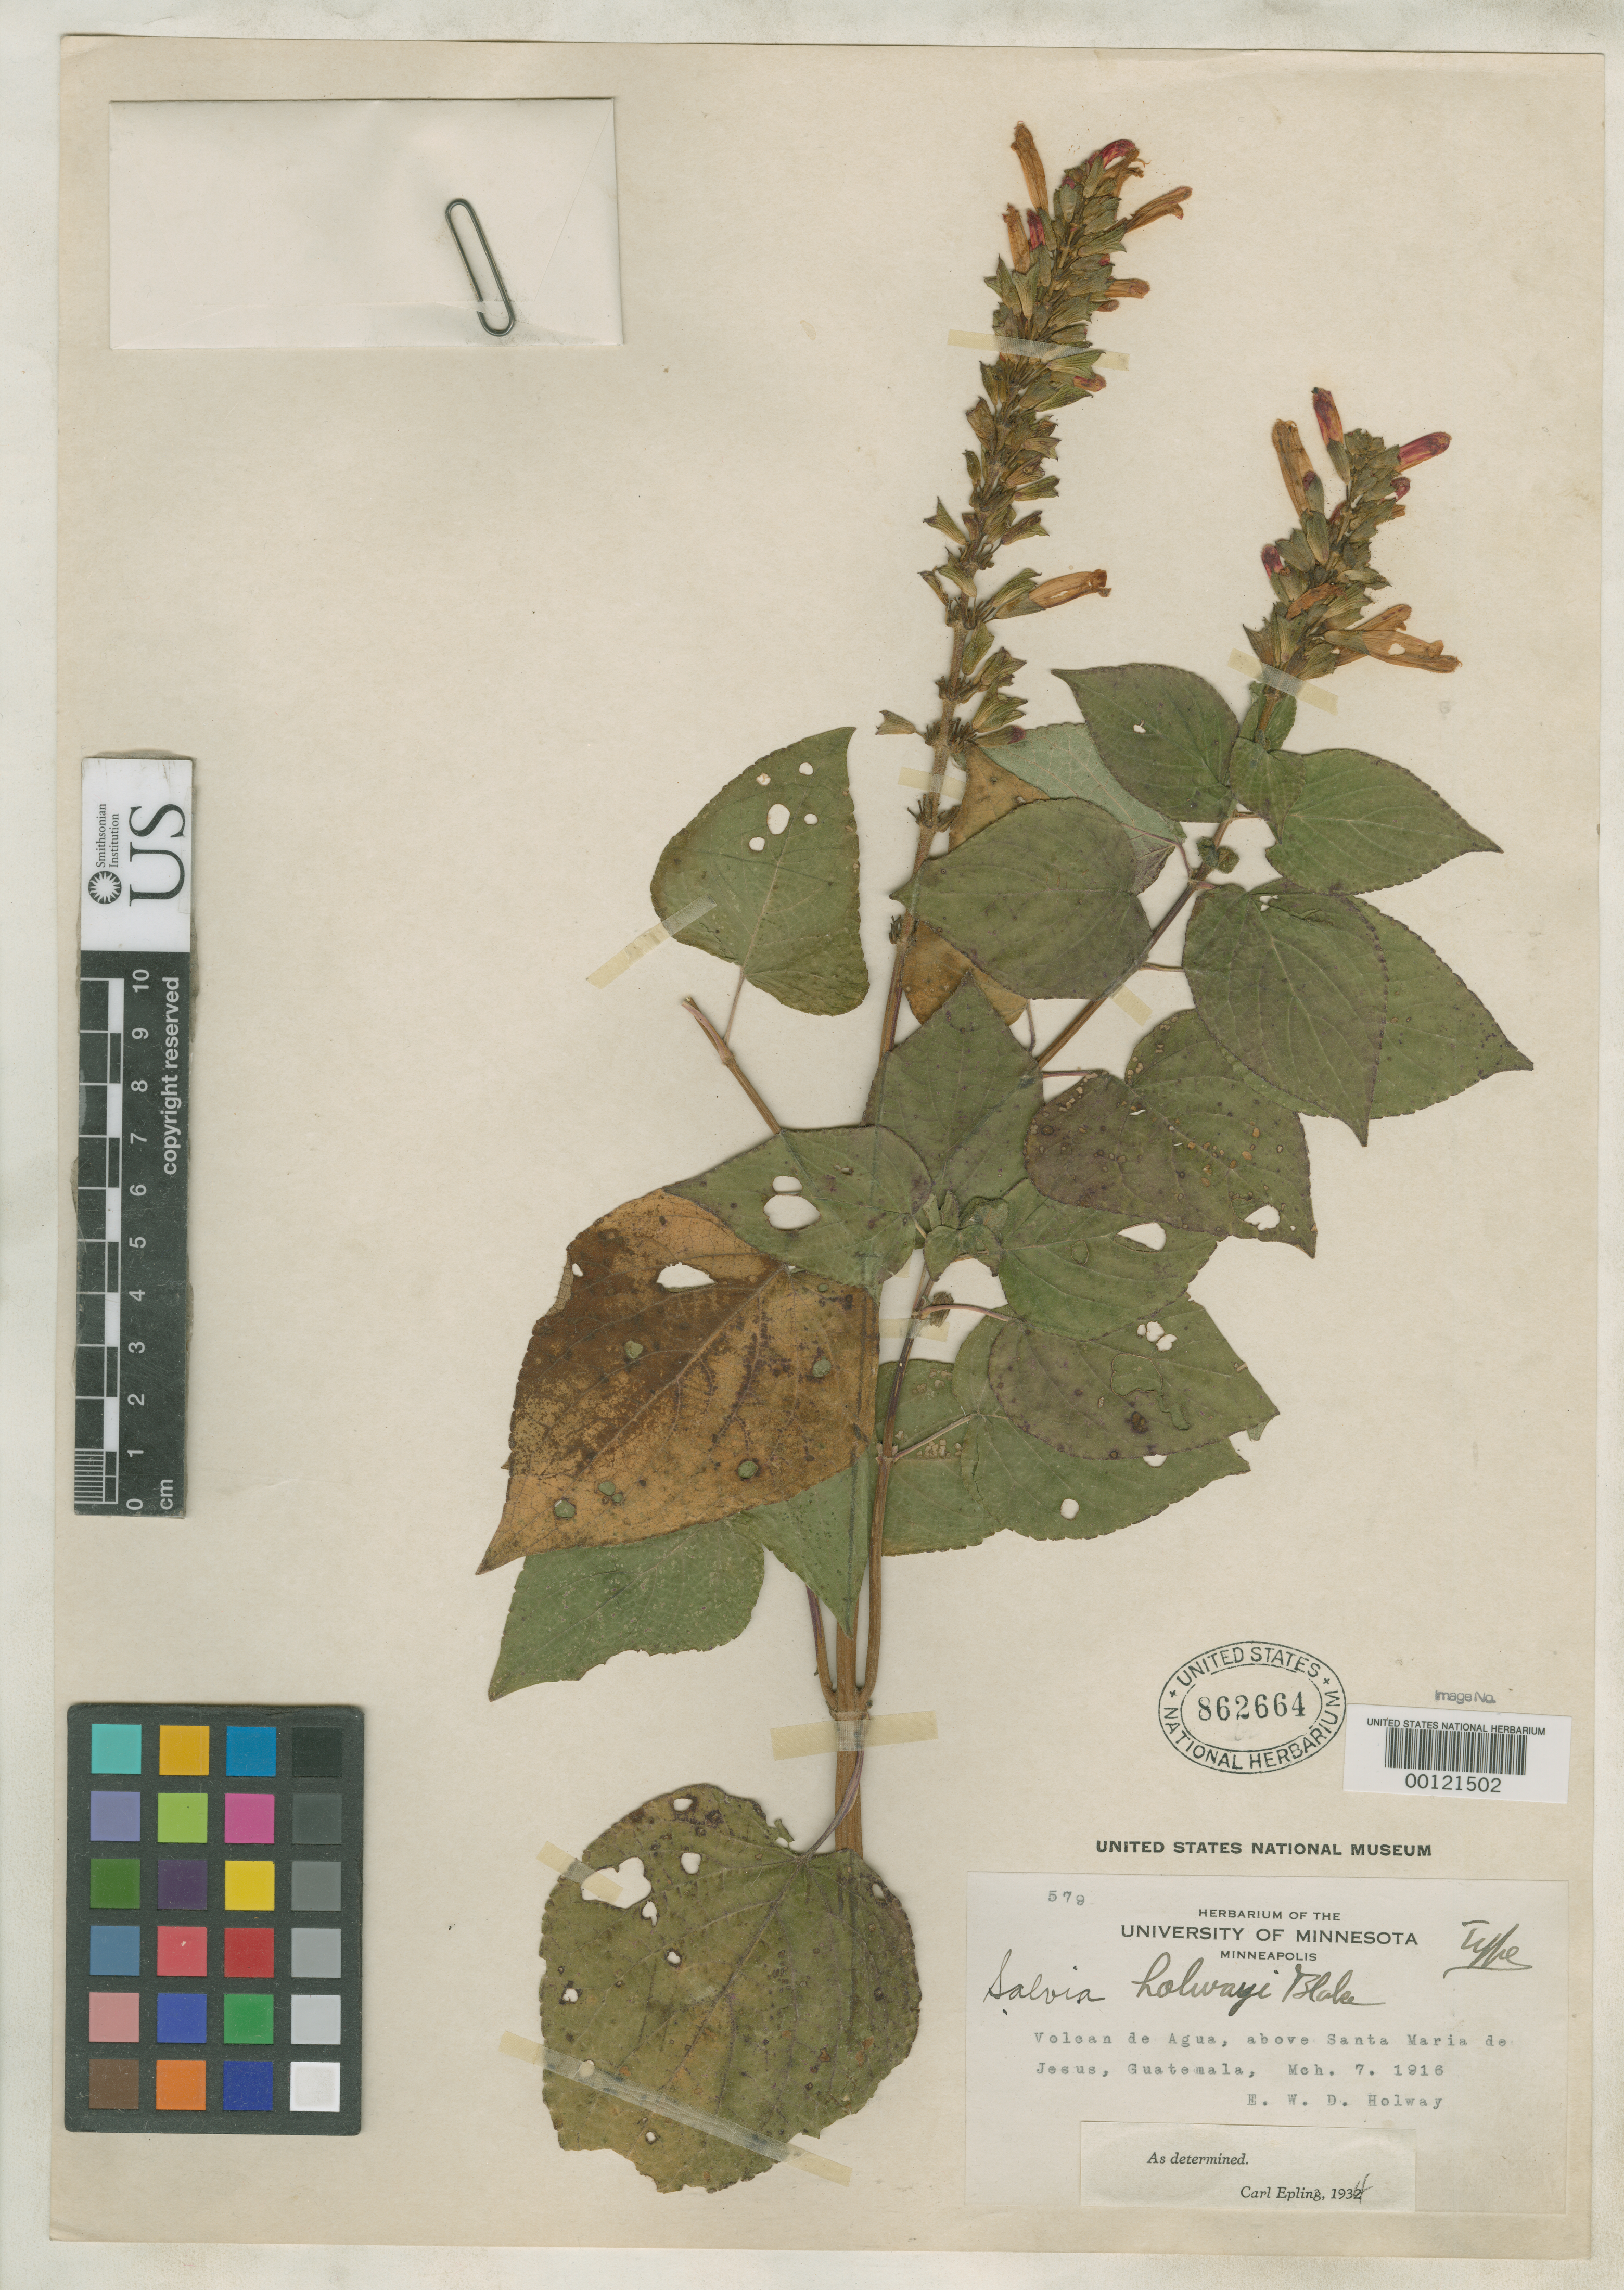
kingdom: Plantae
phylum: Tracheophyta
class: Magnoliopsida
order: Lamiales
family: Lamiaceae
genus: Salvia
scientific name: Salvia holwayi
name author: S.F. Blake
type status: Holotype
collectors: E. W. D. Holway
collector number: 579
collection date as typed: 07 Mar 1916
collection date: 1916-03-07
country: Guatemala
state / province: Sacatepéquez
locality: Santa Maria de Jesus, Volcan de Agua.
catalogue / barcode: US 862664